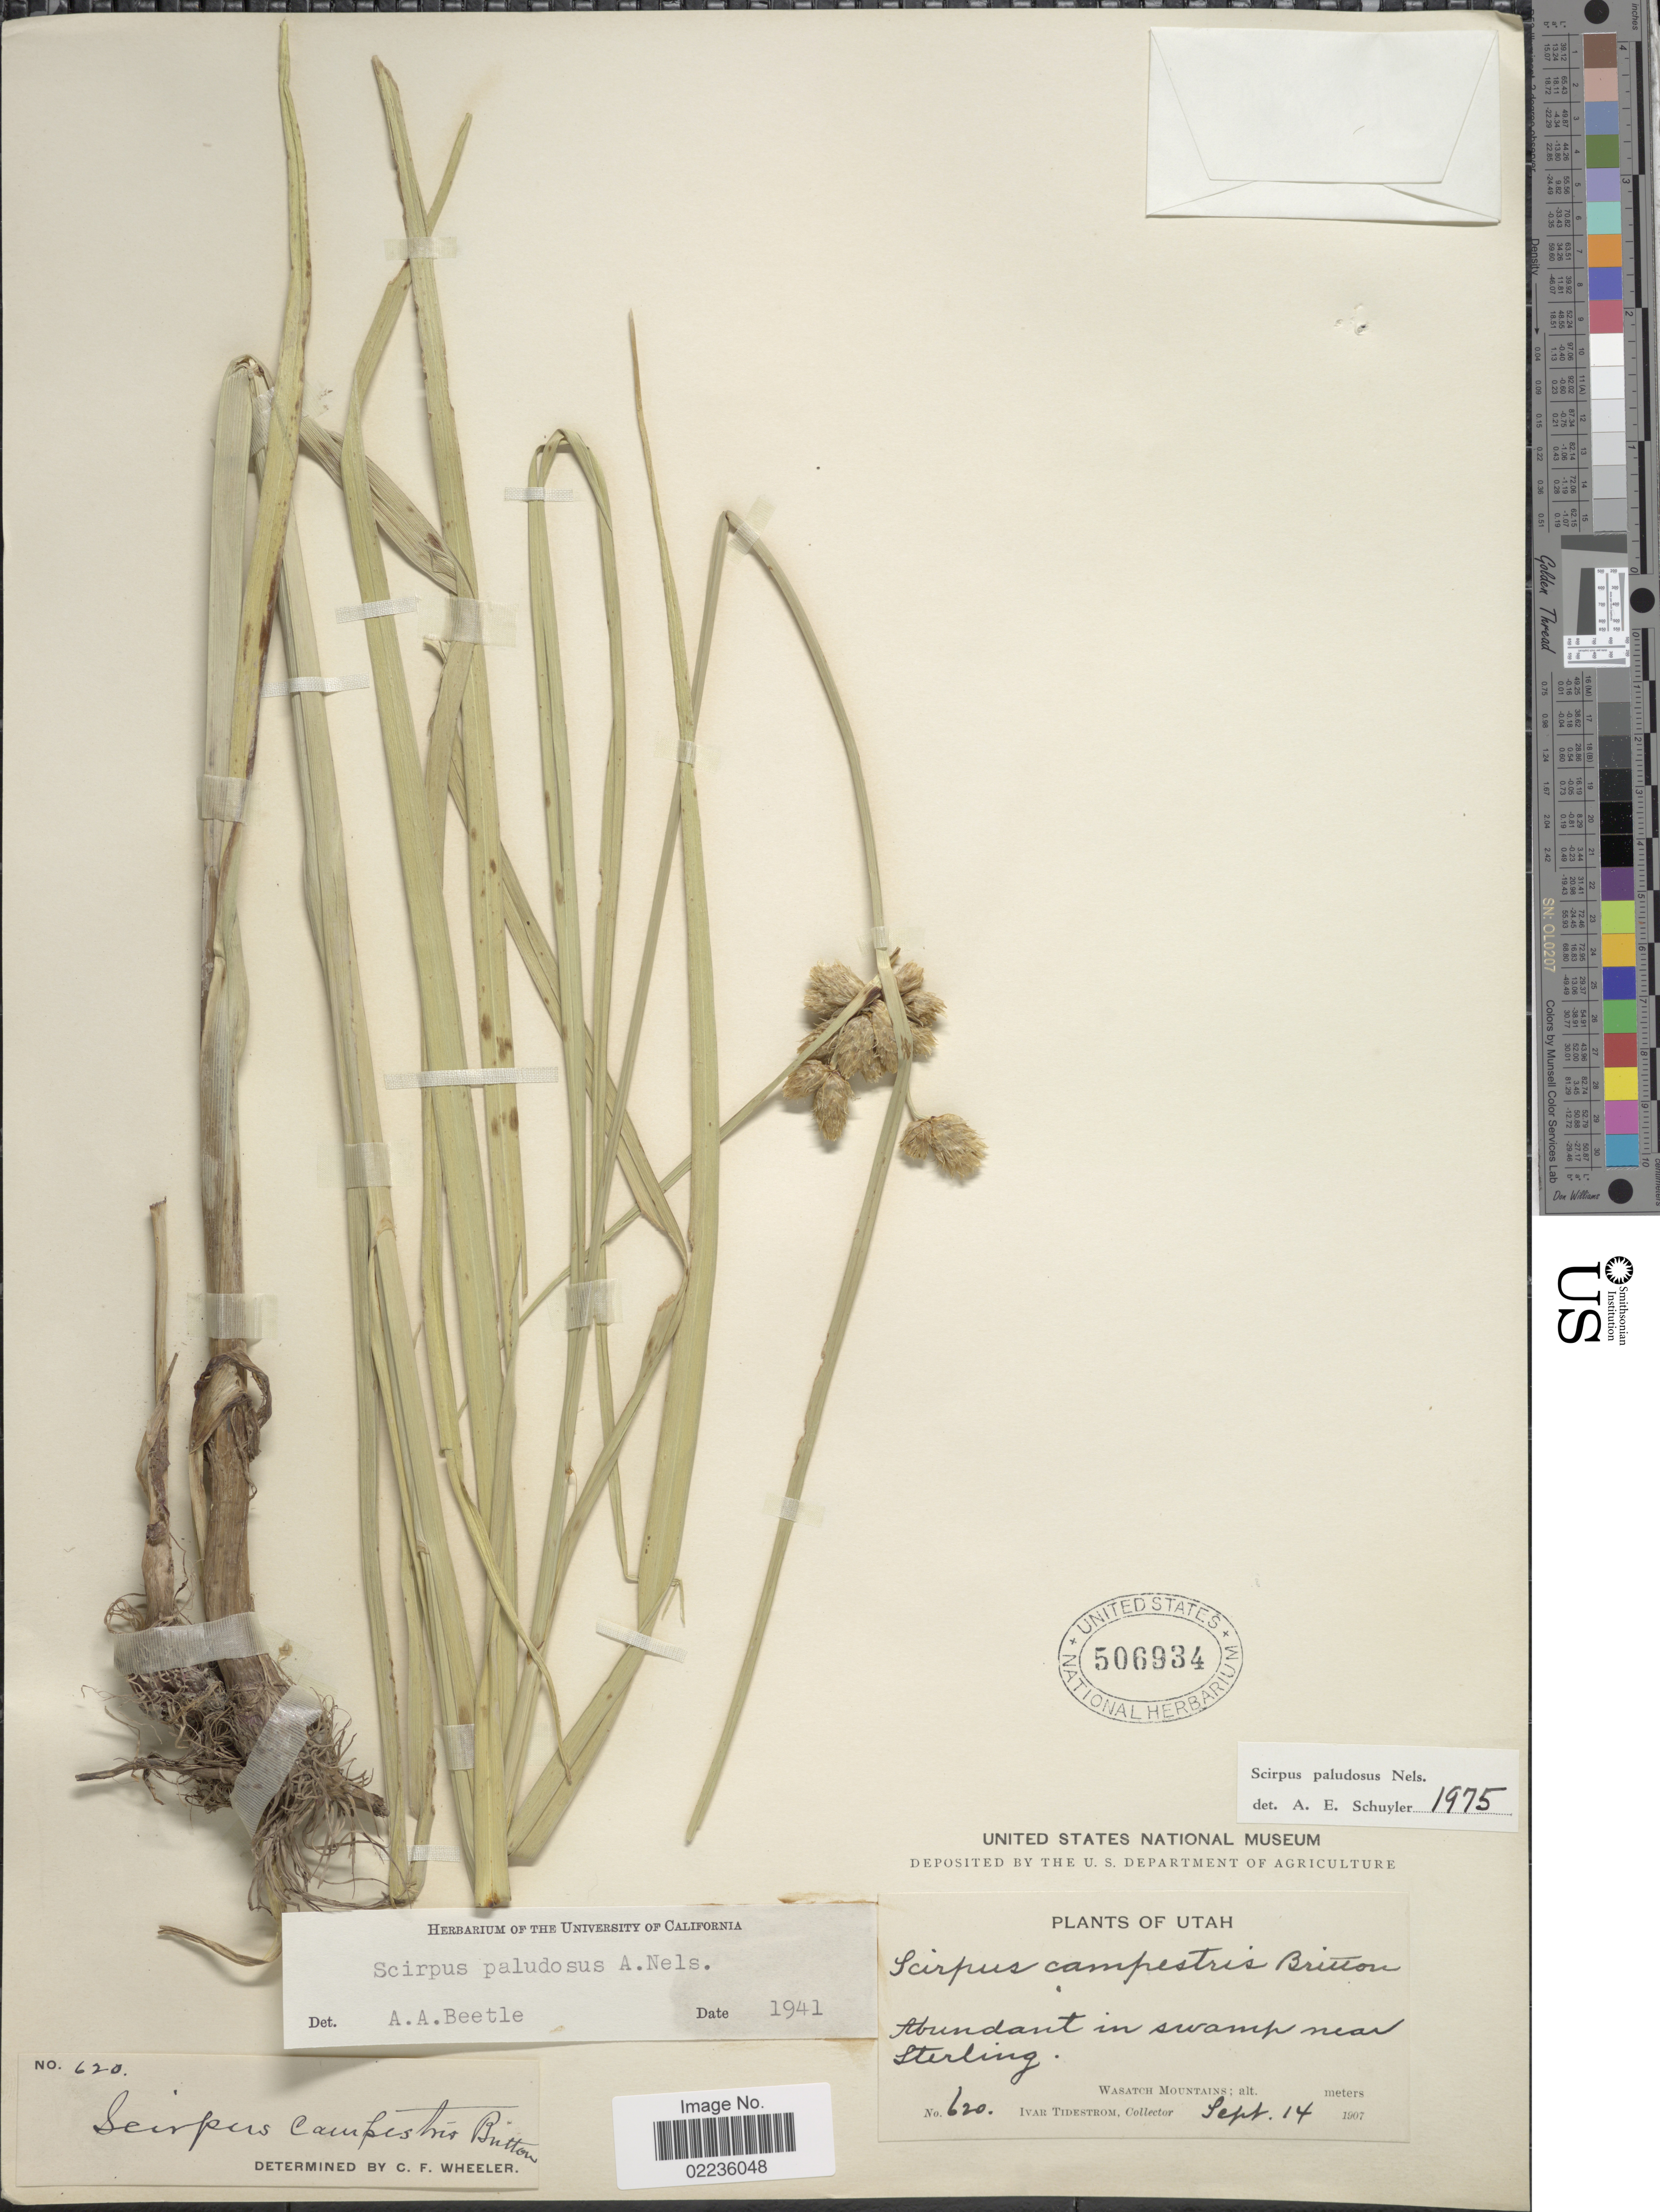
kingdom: Plantae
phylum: Tracheophyta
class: Liliopsida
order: Poales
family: Cyperaceae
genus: Bolboschoenus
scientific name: Bolboschoenus maritimus subsp. paludosus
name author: (A. Nelson) T. Koyama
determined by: Strong, M. T., (US), Smithsonian Institution - National Museum of Natural History (UNITED STATES)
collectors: I. F. Tidestrom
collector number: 620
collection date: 1907-09-14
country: United States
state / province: Utah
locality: In swamp near Sterling. Wasatch Mountains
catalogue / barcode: US 506934